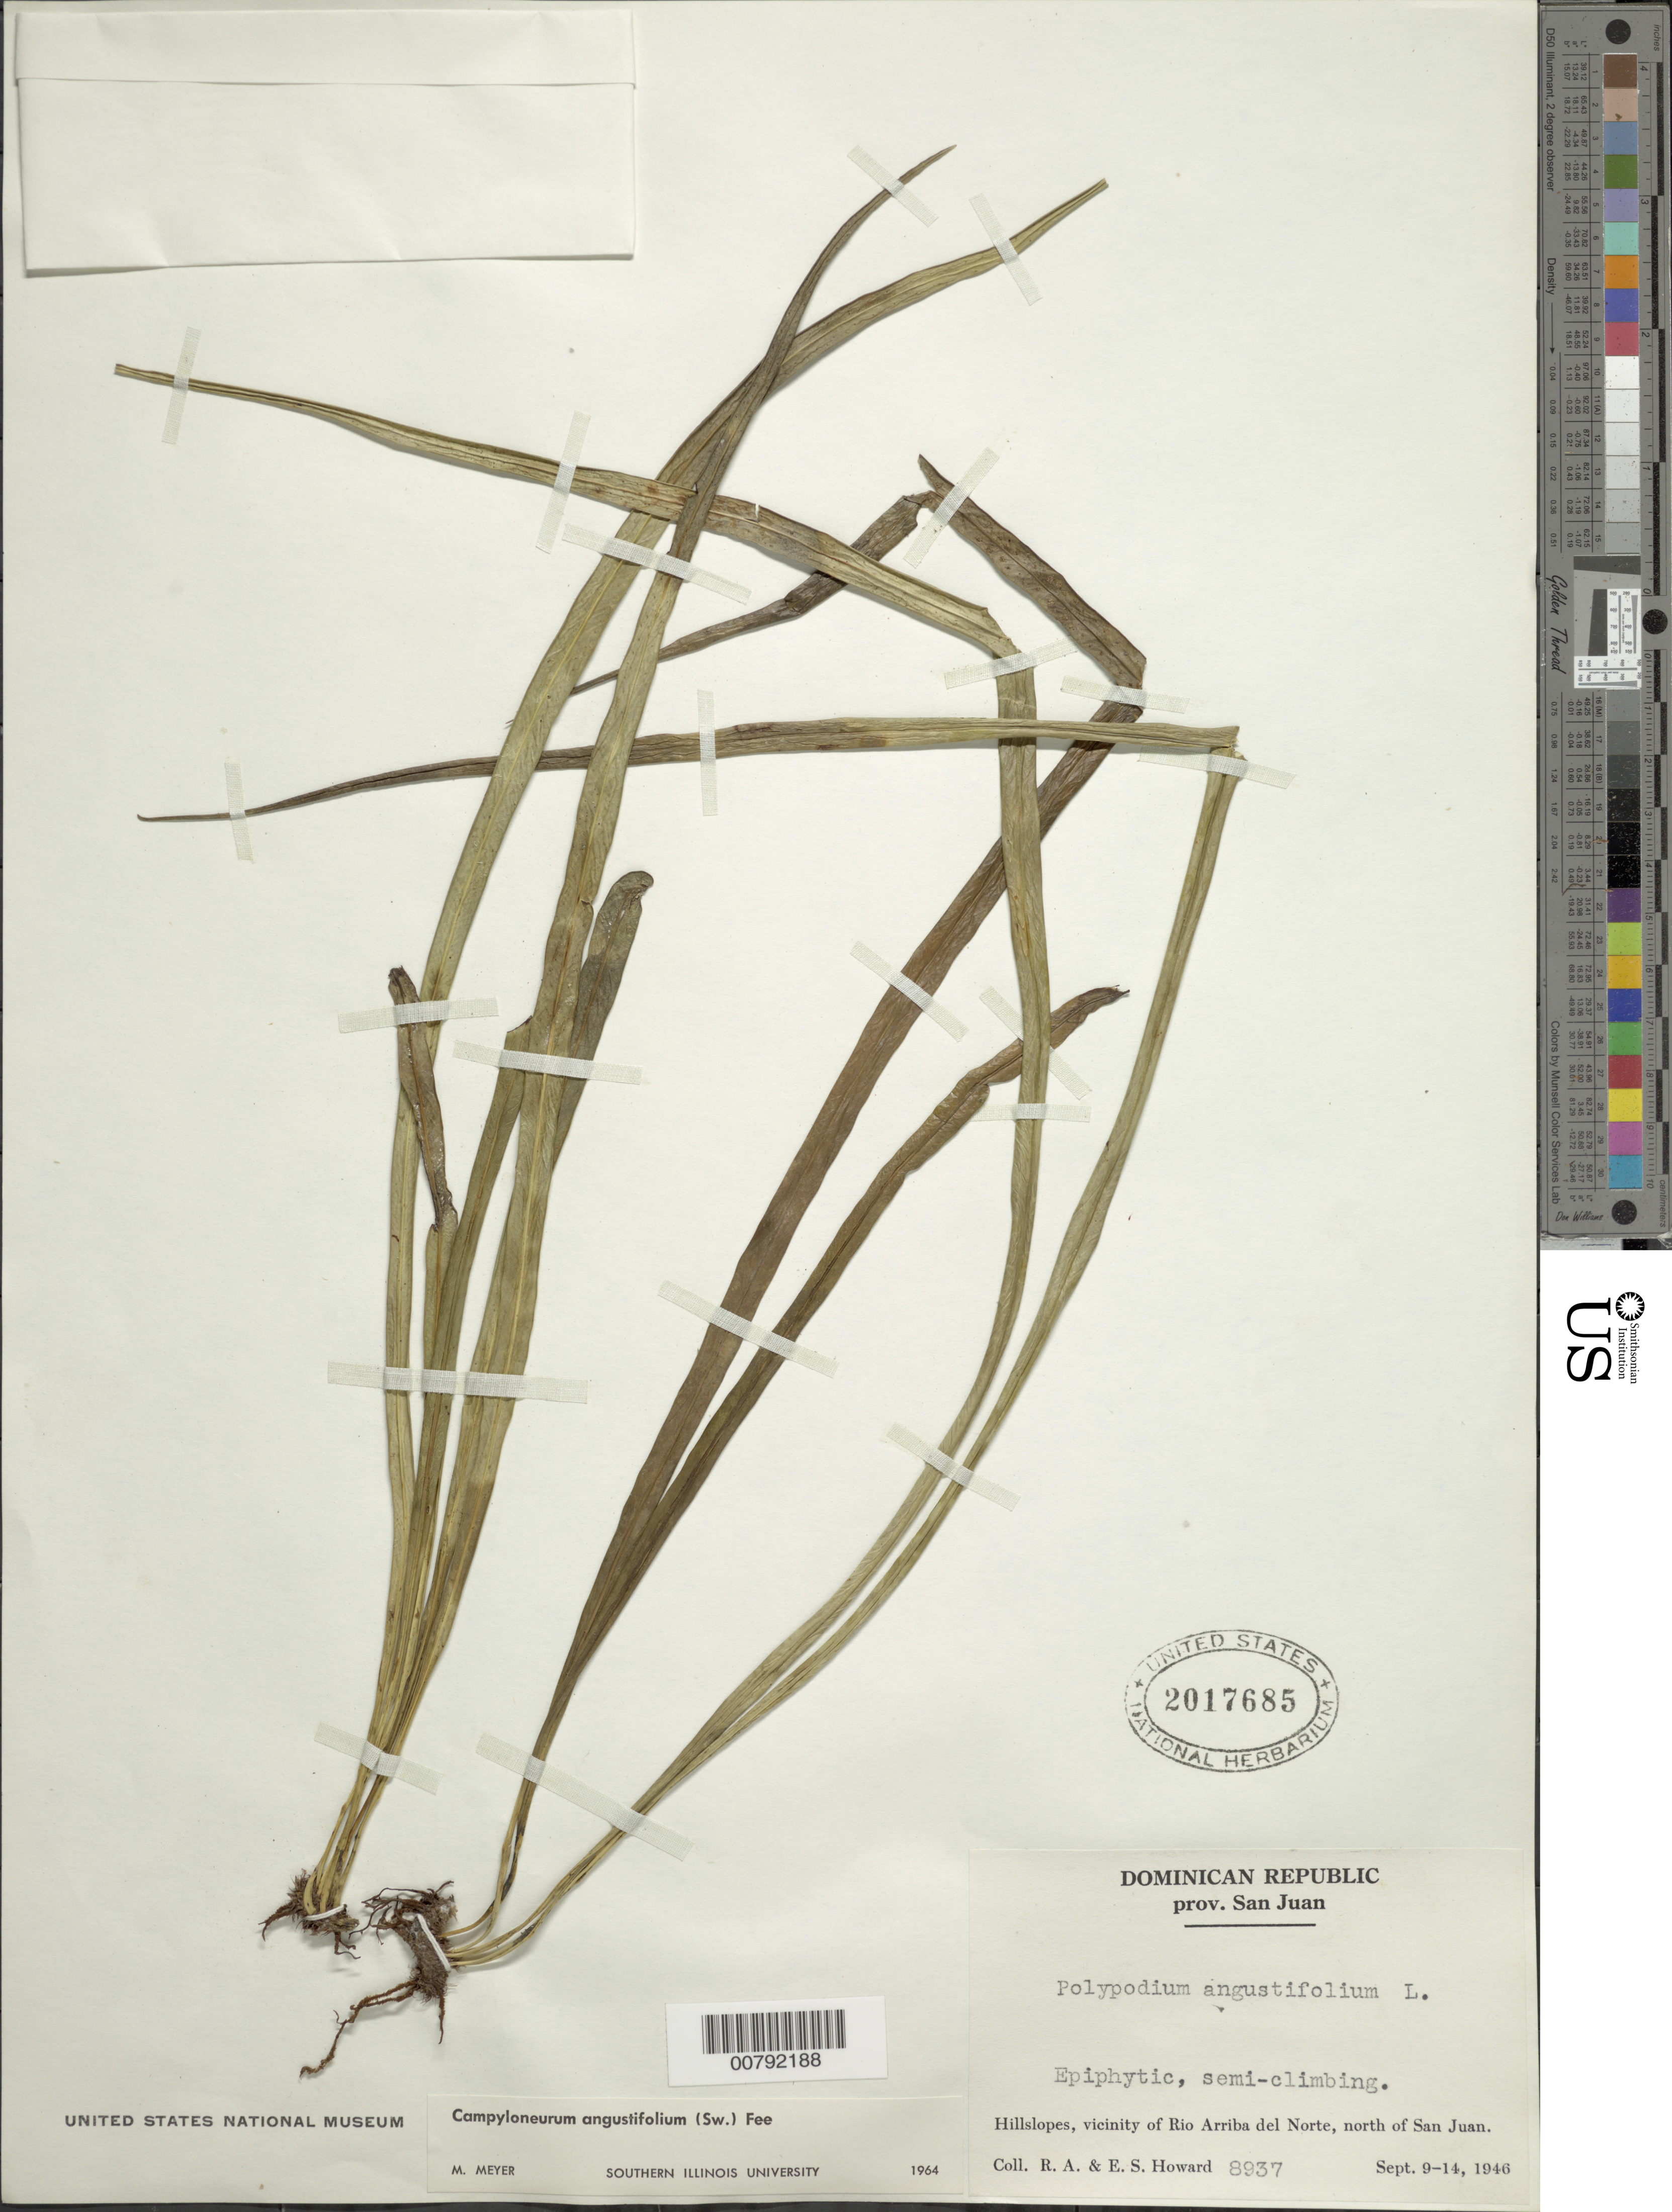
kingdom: Plantae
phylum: Tracheophyta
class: Polypodiopsida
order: Polypodiales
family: Polypodiaceae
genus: Campyloneurum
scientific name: Campyloneurum angustifolium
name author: (Sw.) Fée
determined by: Meyer, M.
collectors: R. A. Howard & E. S. Howard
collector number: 8937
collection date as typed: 09 Sep 1946 to 14 Sep 1946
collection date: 1946-09-09/1946-09-14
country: Dominican Republic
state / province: San Juan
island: Hispaniola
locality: San Juan, N of, vicinity of Rio Arriba del Norte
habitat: Hillslopes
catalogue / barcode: US 2017685